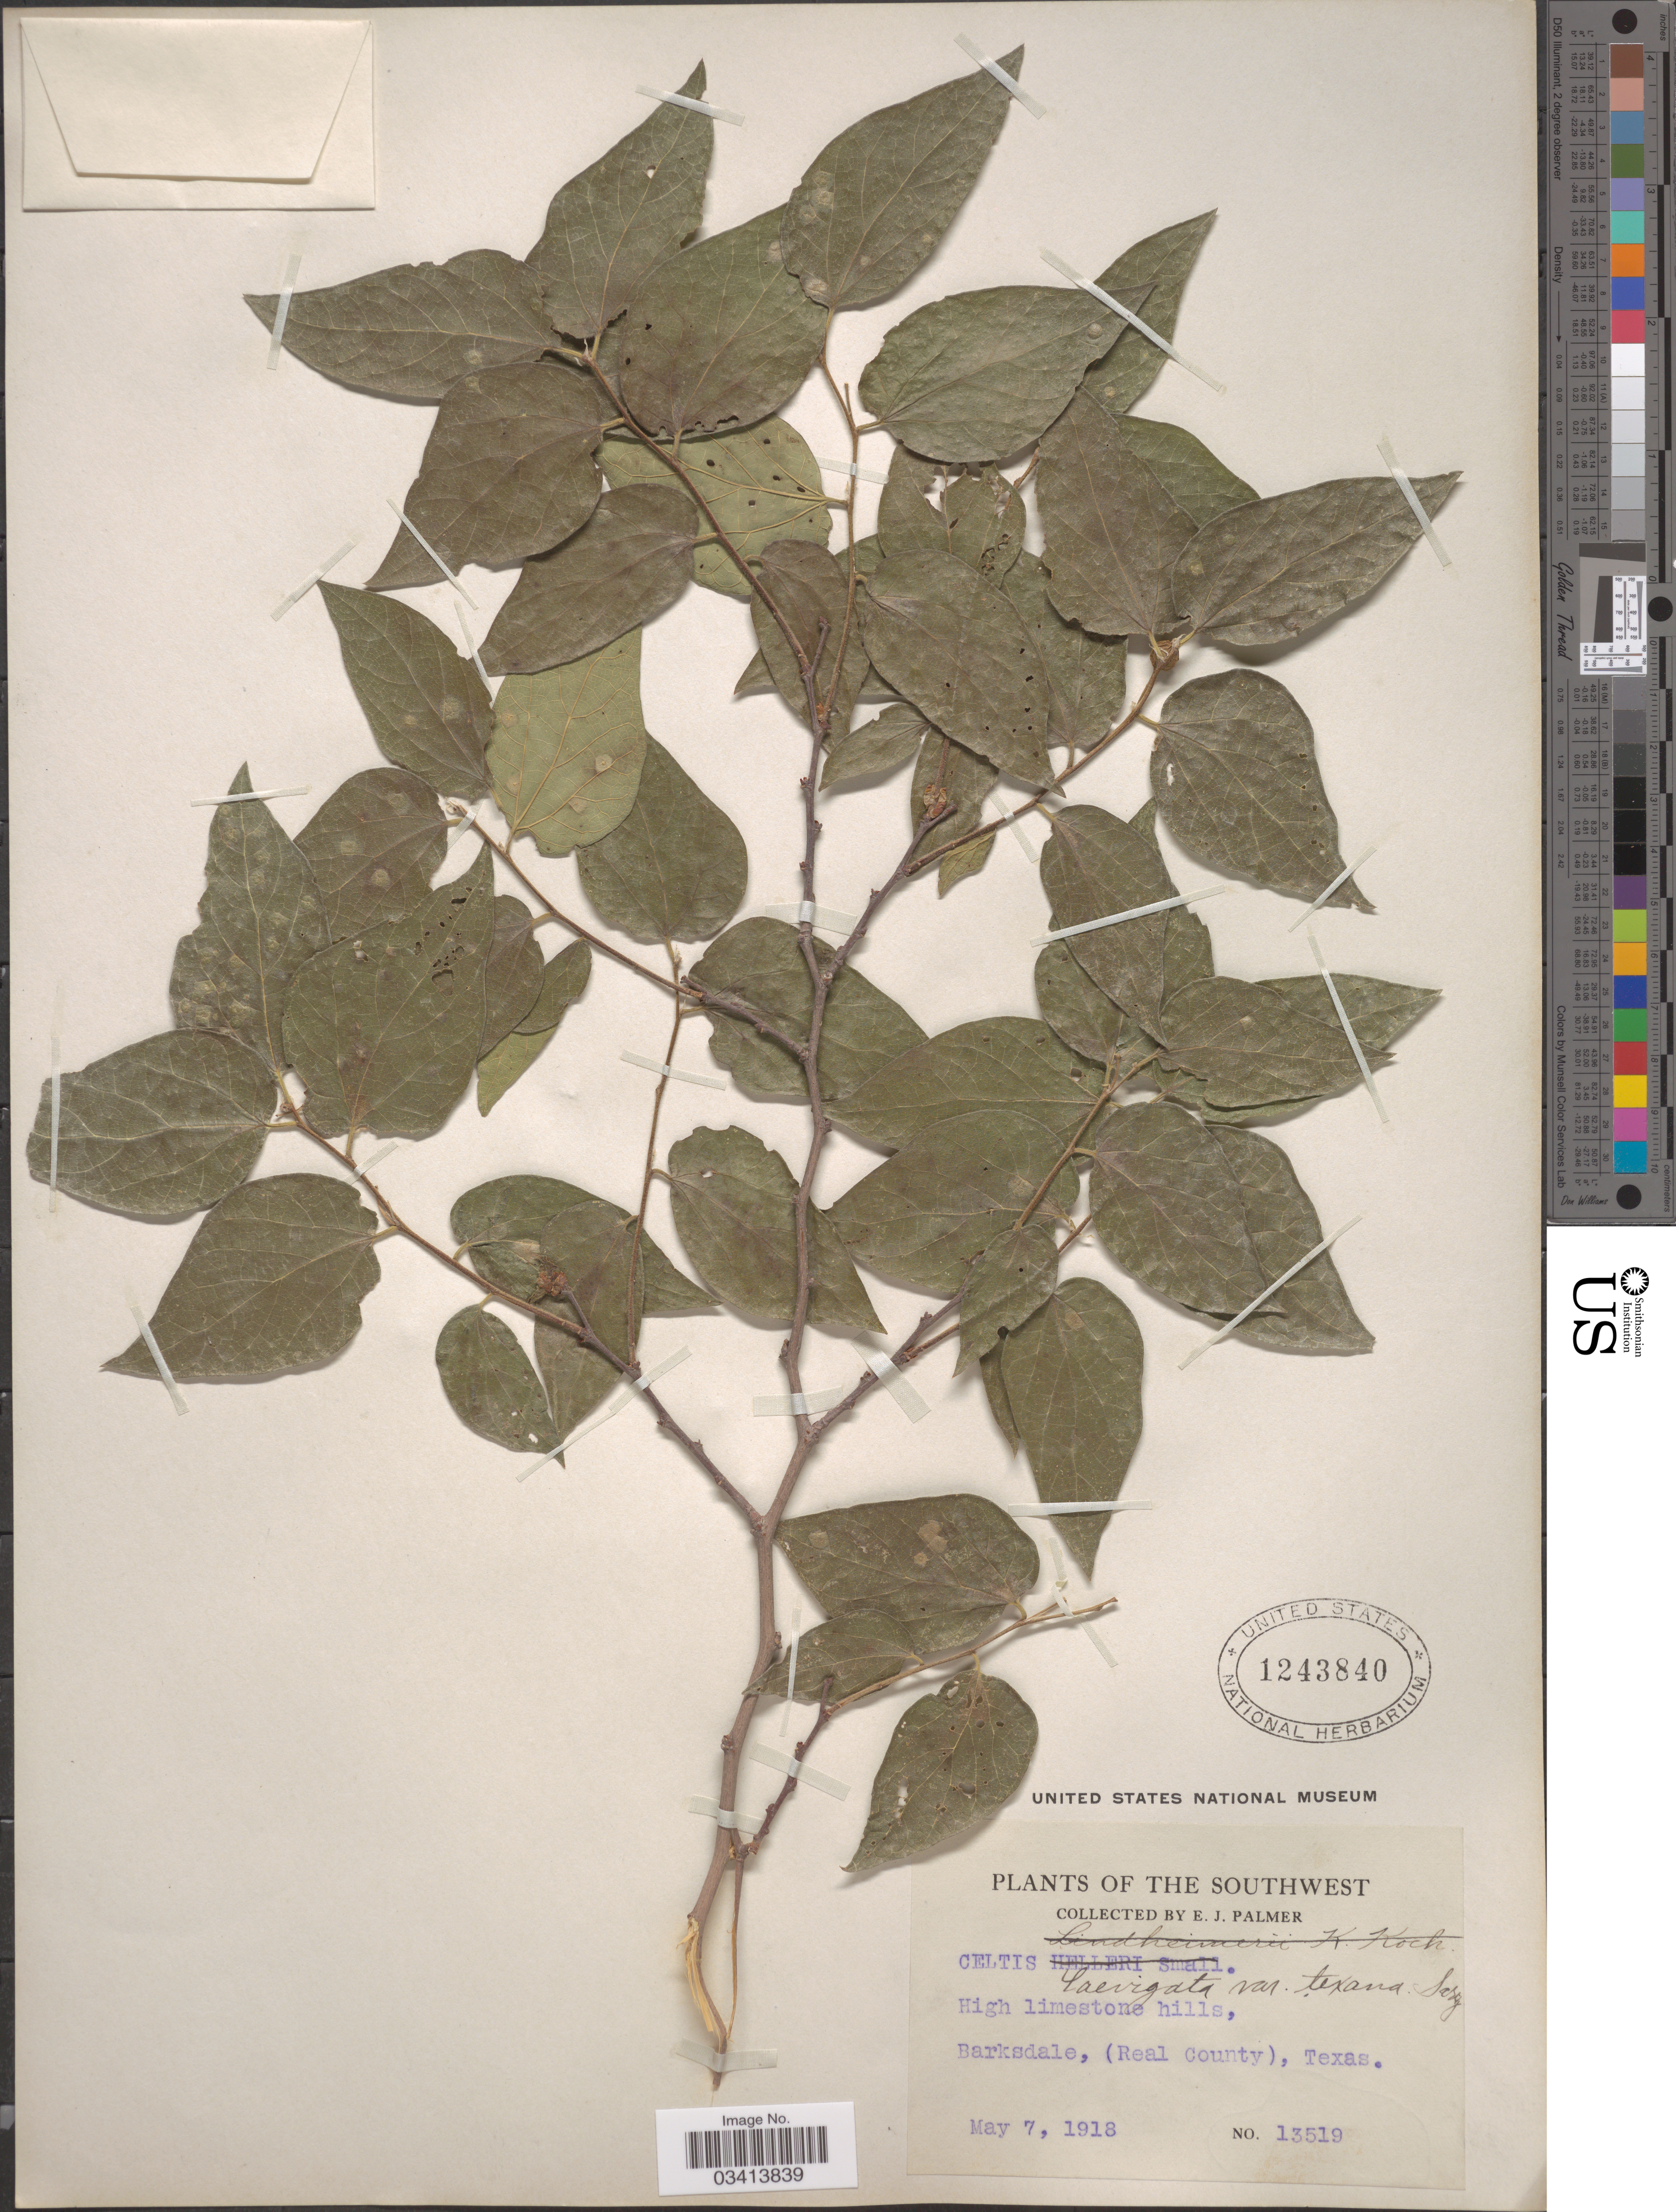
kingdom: Plantae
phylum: Tracheophyta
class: Magnoliopsida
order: Rosales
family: Cannabaceae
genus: Celtis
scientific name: Celtis laevigata var. texana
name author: Sarg.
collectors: E. J. Palmer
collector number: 13519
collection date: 1918-05-07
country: United States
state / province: Texas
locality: The Southwest. Barksdale, (Real County).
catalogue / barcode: US 1243840